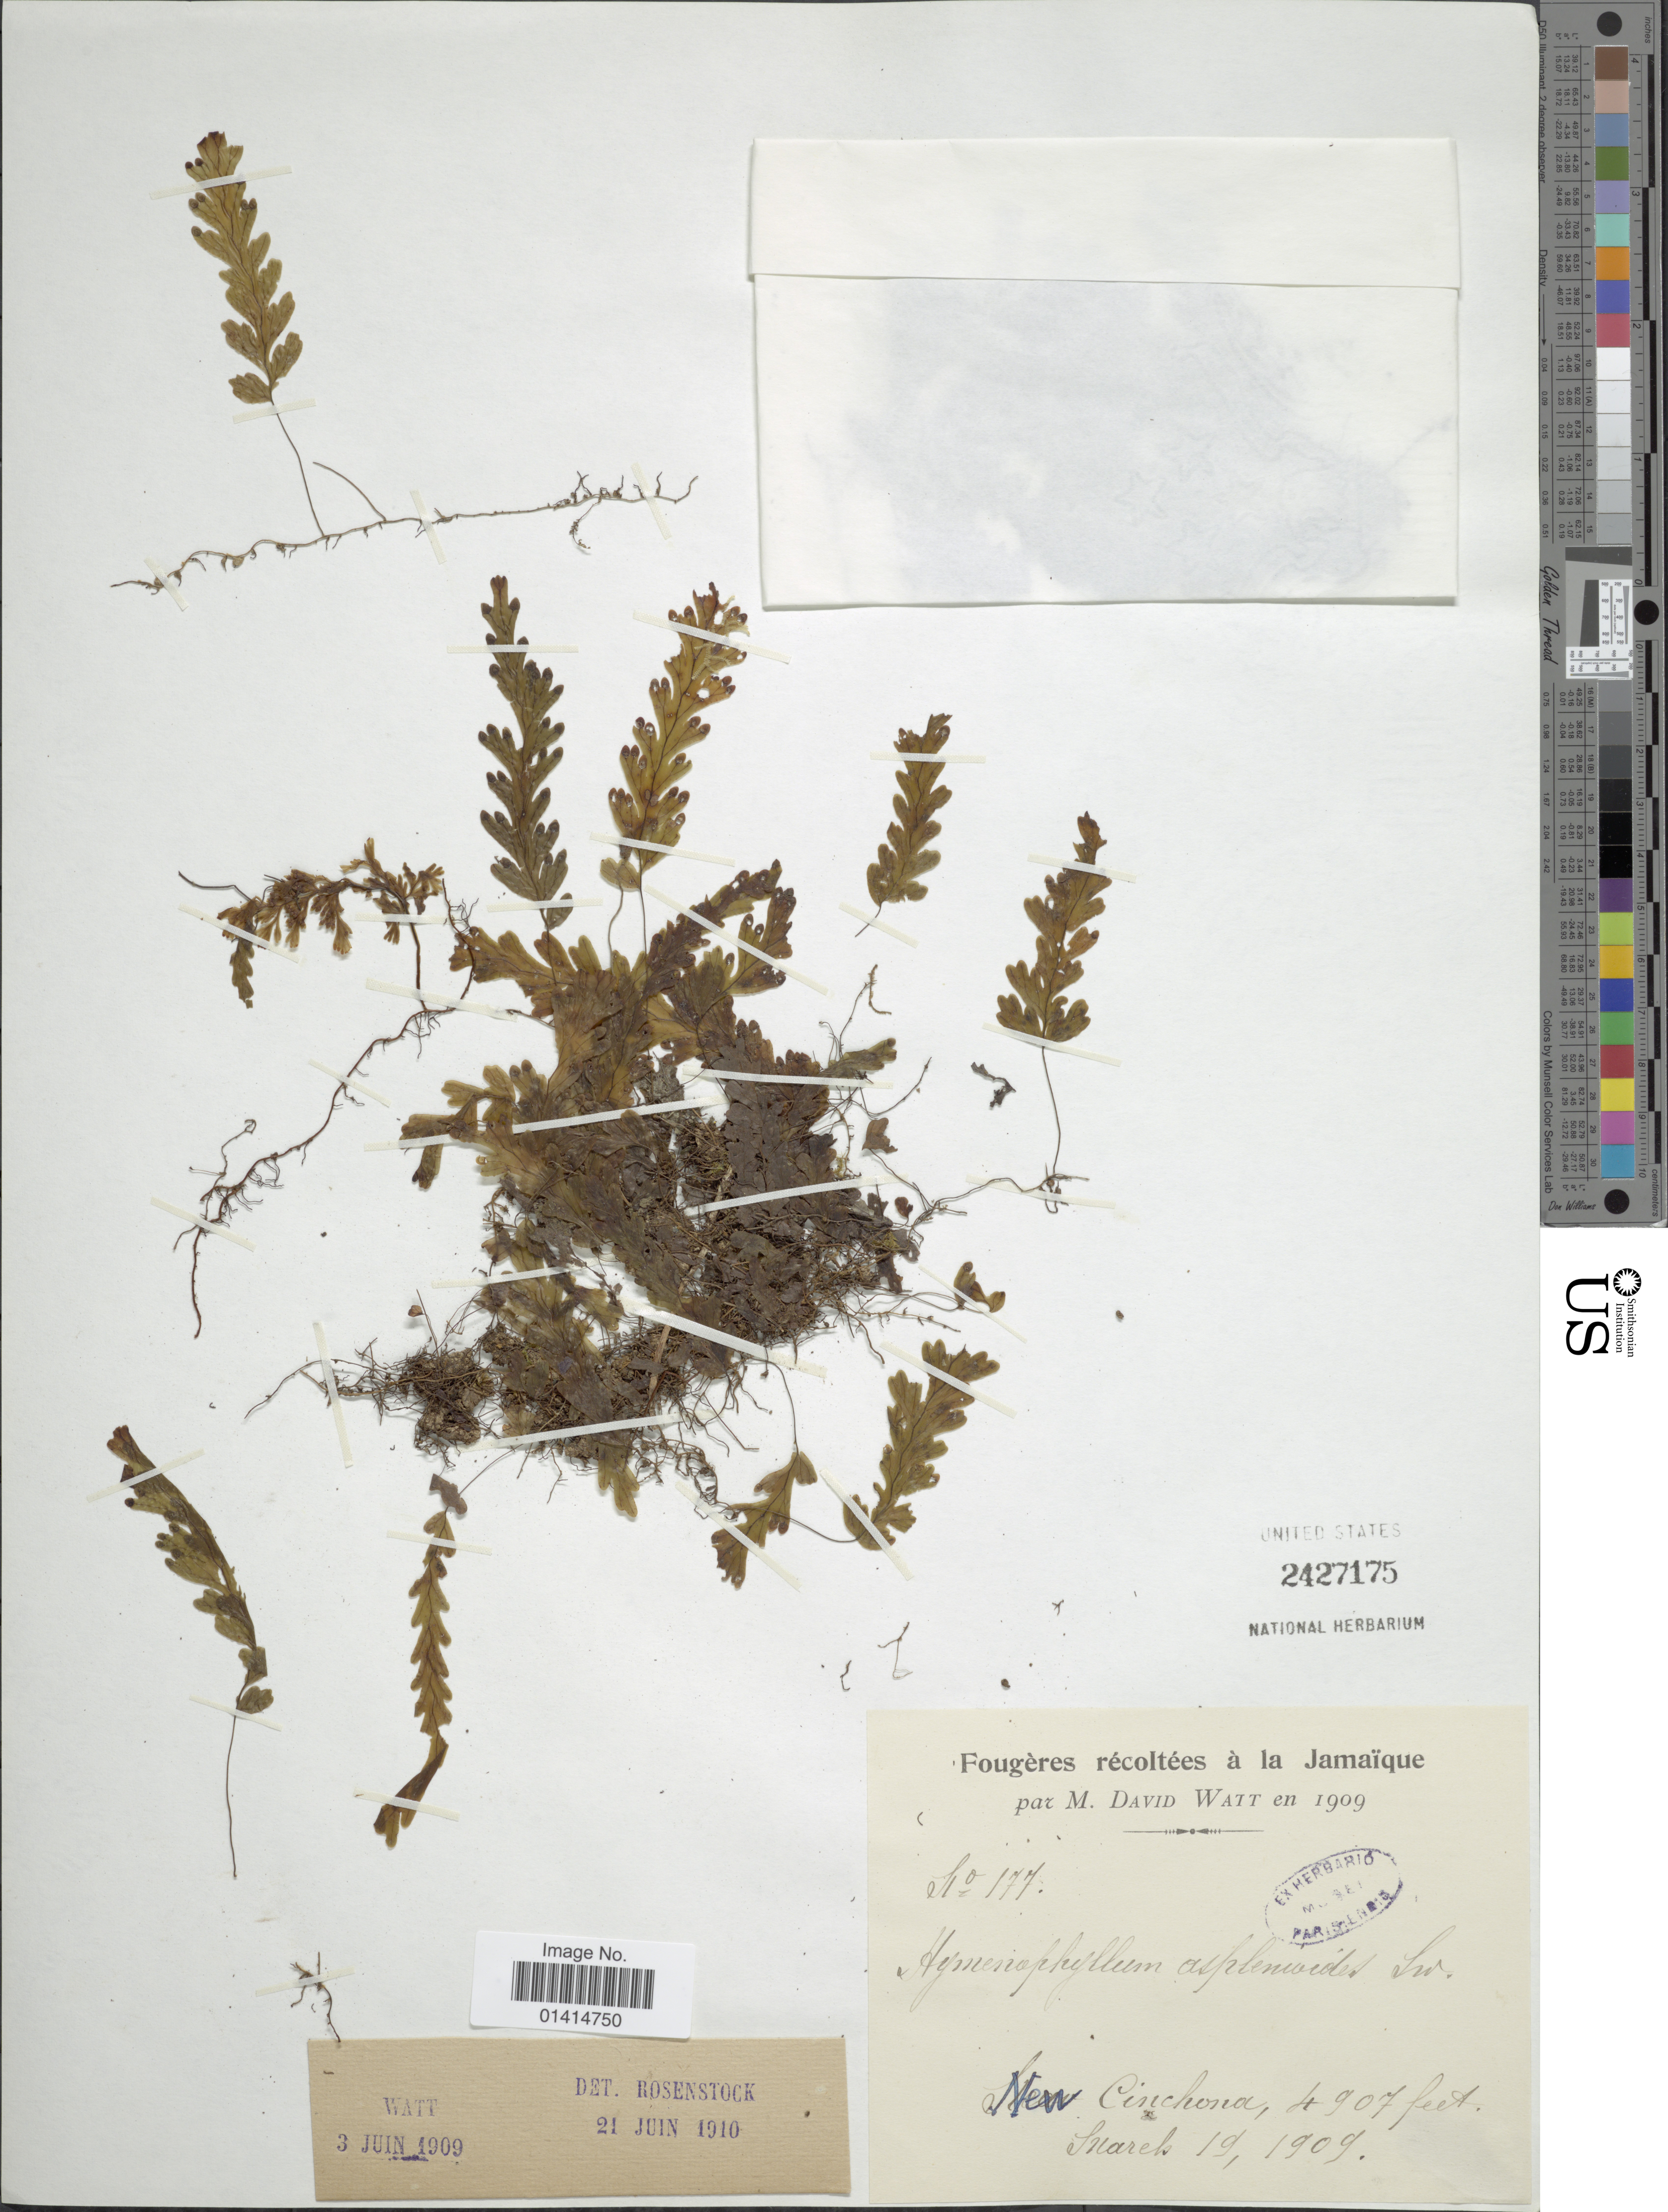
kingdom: Plantae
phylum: Tracheophyta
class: Polypodiopsida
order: Hymenophyllales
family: Hymenophyllaceae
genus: Hymenophyllum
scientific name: Hymenophyllum asplenioides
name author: (Sw.) Sw.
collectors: M. Watt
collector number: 177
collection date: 1909-03-19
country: Jamaica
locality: New Cinchona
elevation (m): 1496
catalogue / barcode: US 2427175